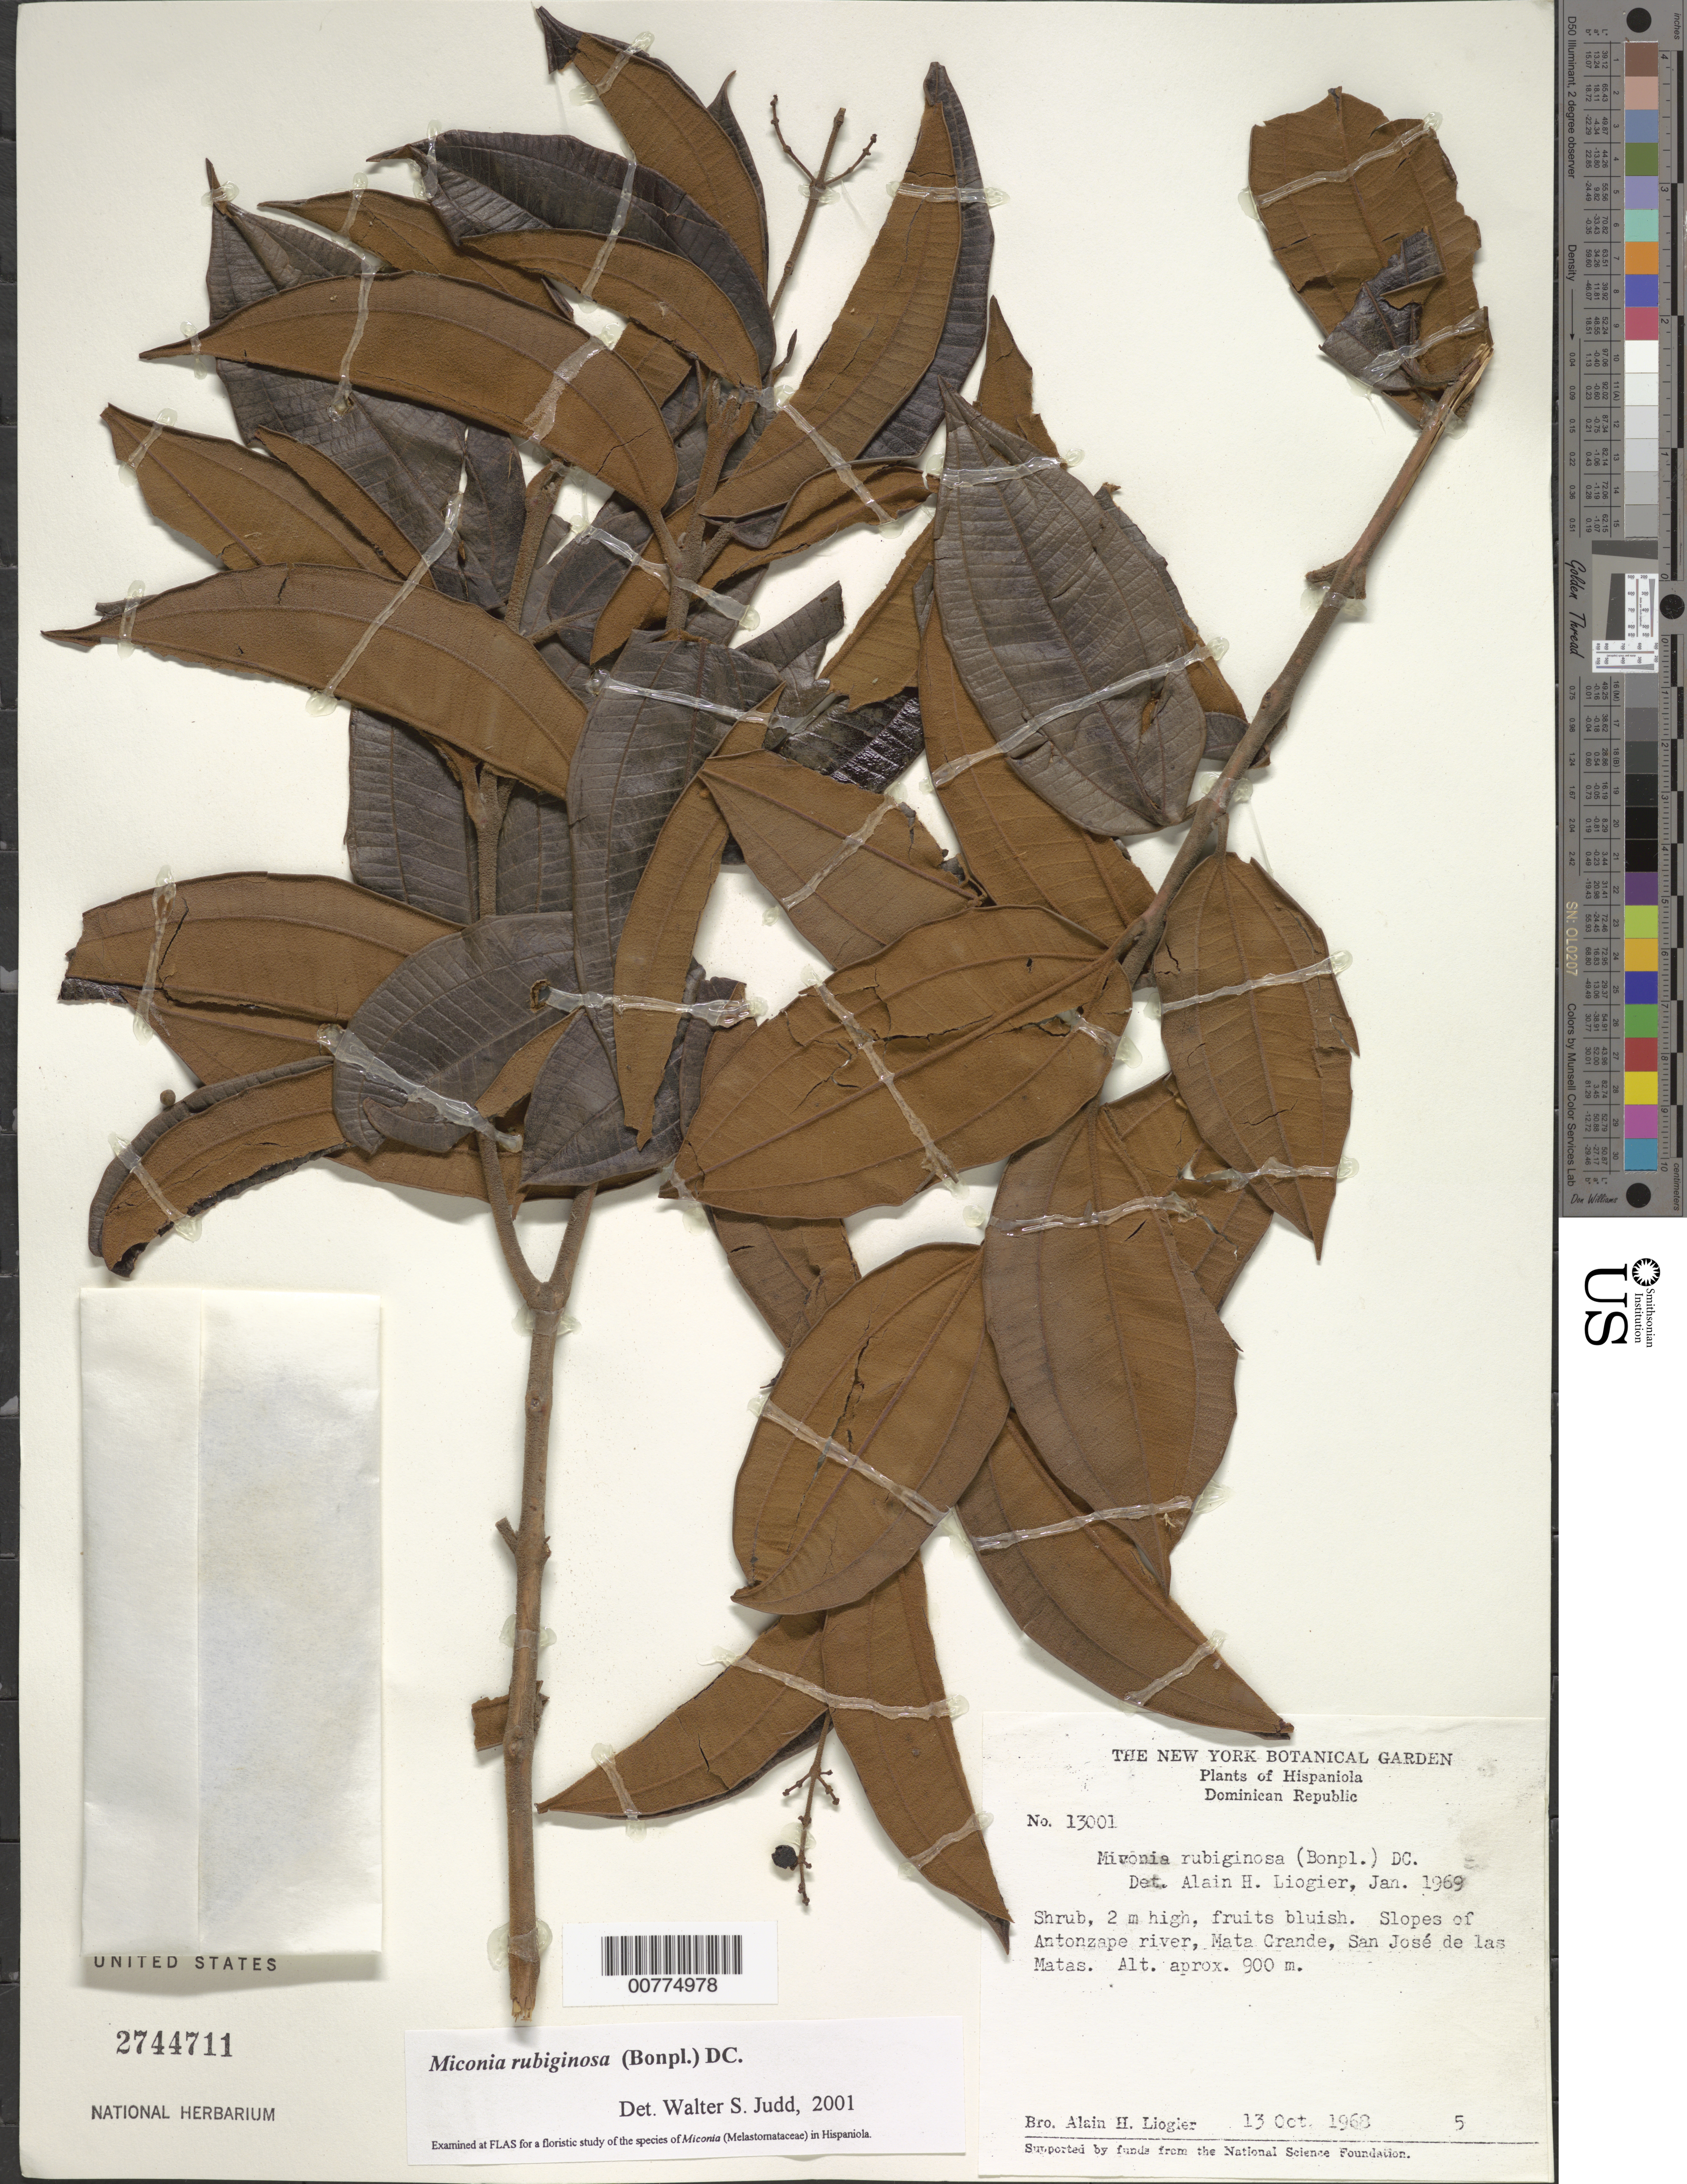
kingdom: Plantae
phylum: Tracheophyta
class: Magnoliopsida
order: Myrtales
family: Melastomataceae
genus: Miconia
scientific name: Miconia rubiginosa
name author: (Bonpl.) DC.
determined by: Judd, Walter S.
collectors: A. H. Liogier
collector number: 13001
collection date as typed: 13 Oct 1968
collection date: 1968-10-13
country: Dominican Republic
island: Hispaniola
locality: San José de las Matas, Mata Grande, Atonzape River.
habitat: Slopes of river.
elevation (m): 900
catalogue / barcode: US 2744711